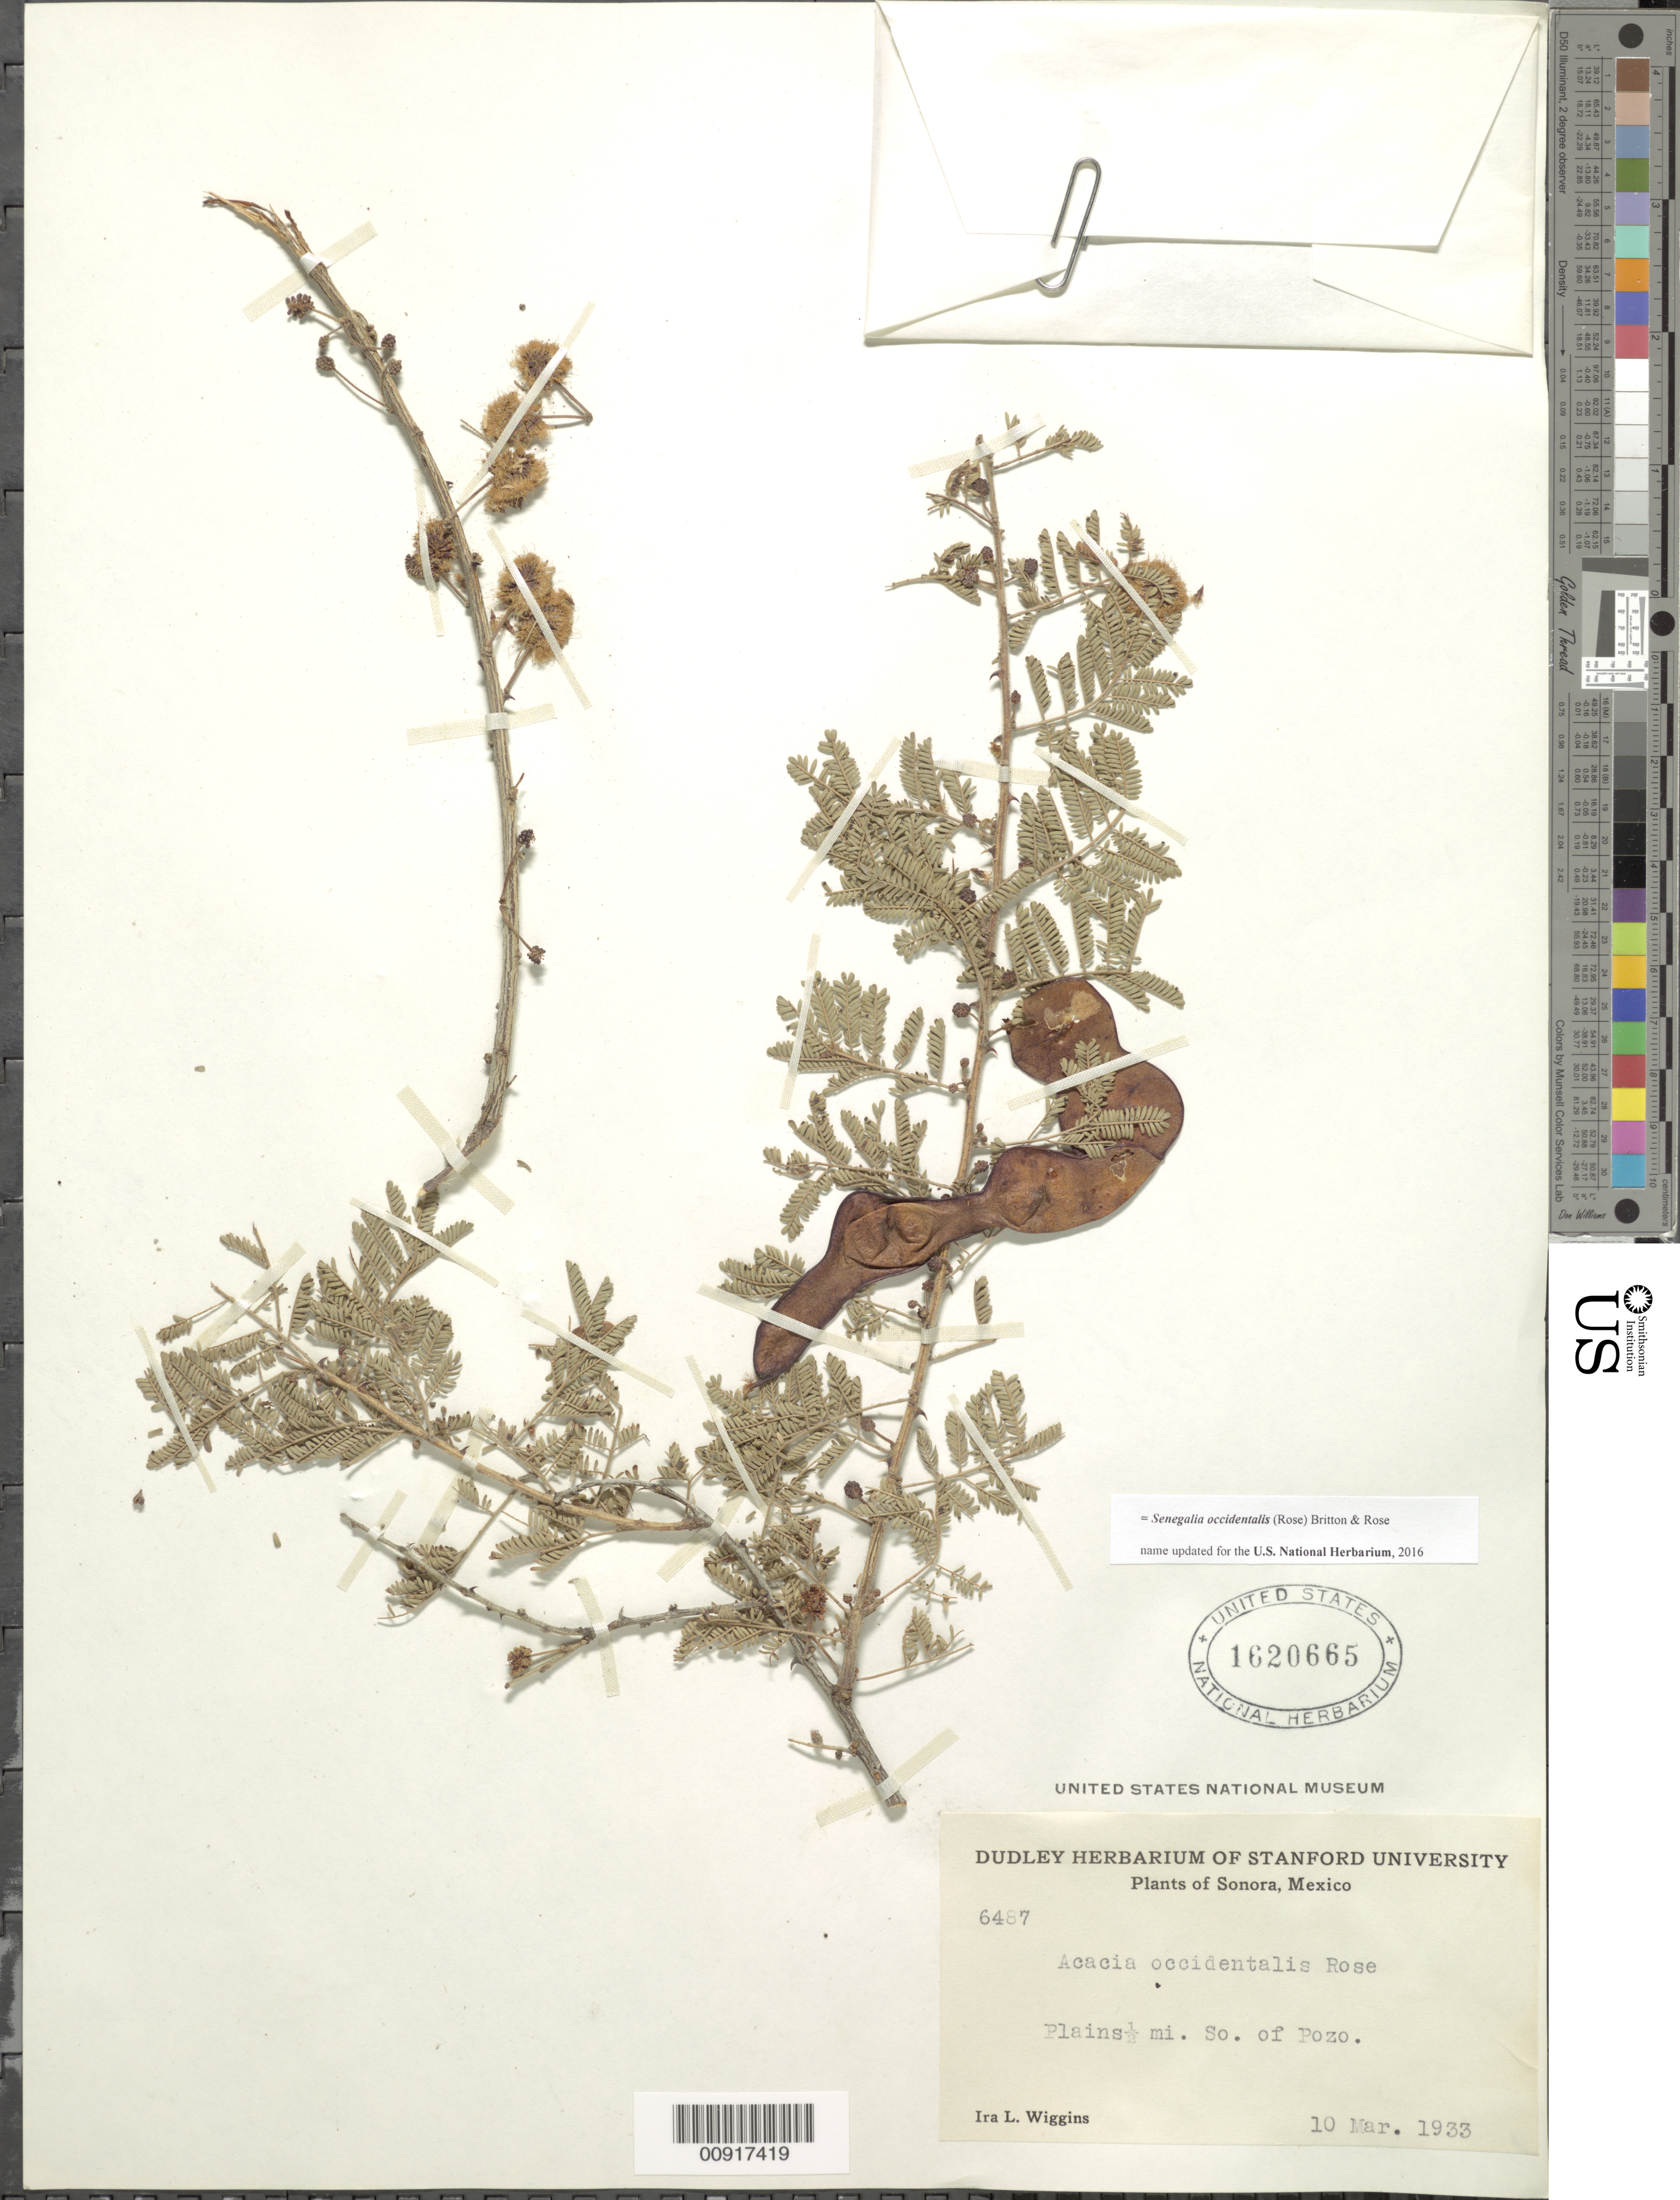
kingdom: Plantae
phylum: Tracheophyta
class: Magnoliopsida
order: Fabales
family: Fabaceae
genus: Senegalia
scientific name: Senegalia occidentalis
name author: (Rose) Britton & Rose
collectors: I. L. Wiggins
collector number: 6487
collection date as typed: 10 Mar 1933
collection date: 1933-03-10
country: Mexico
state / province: Sonora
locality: Plains ½ mi. So. Of Pozo, Sonora.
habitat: Plains.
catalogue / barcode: US 1620665